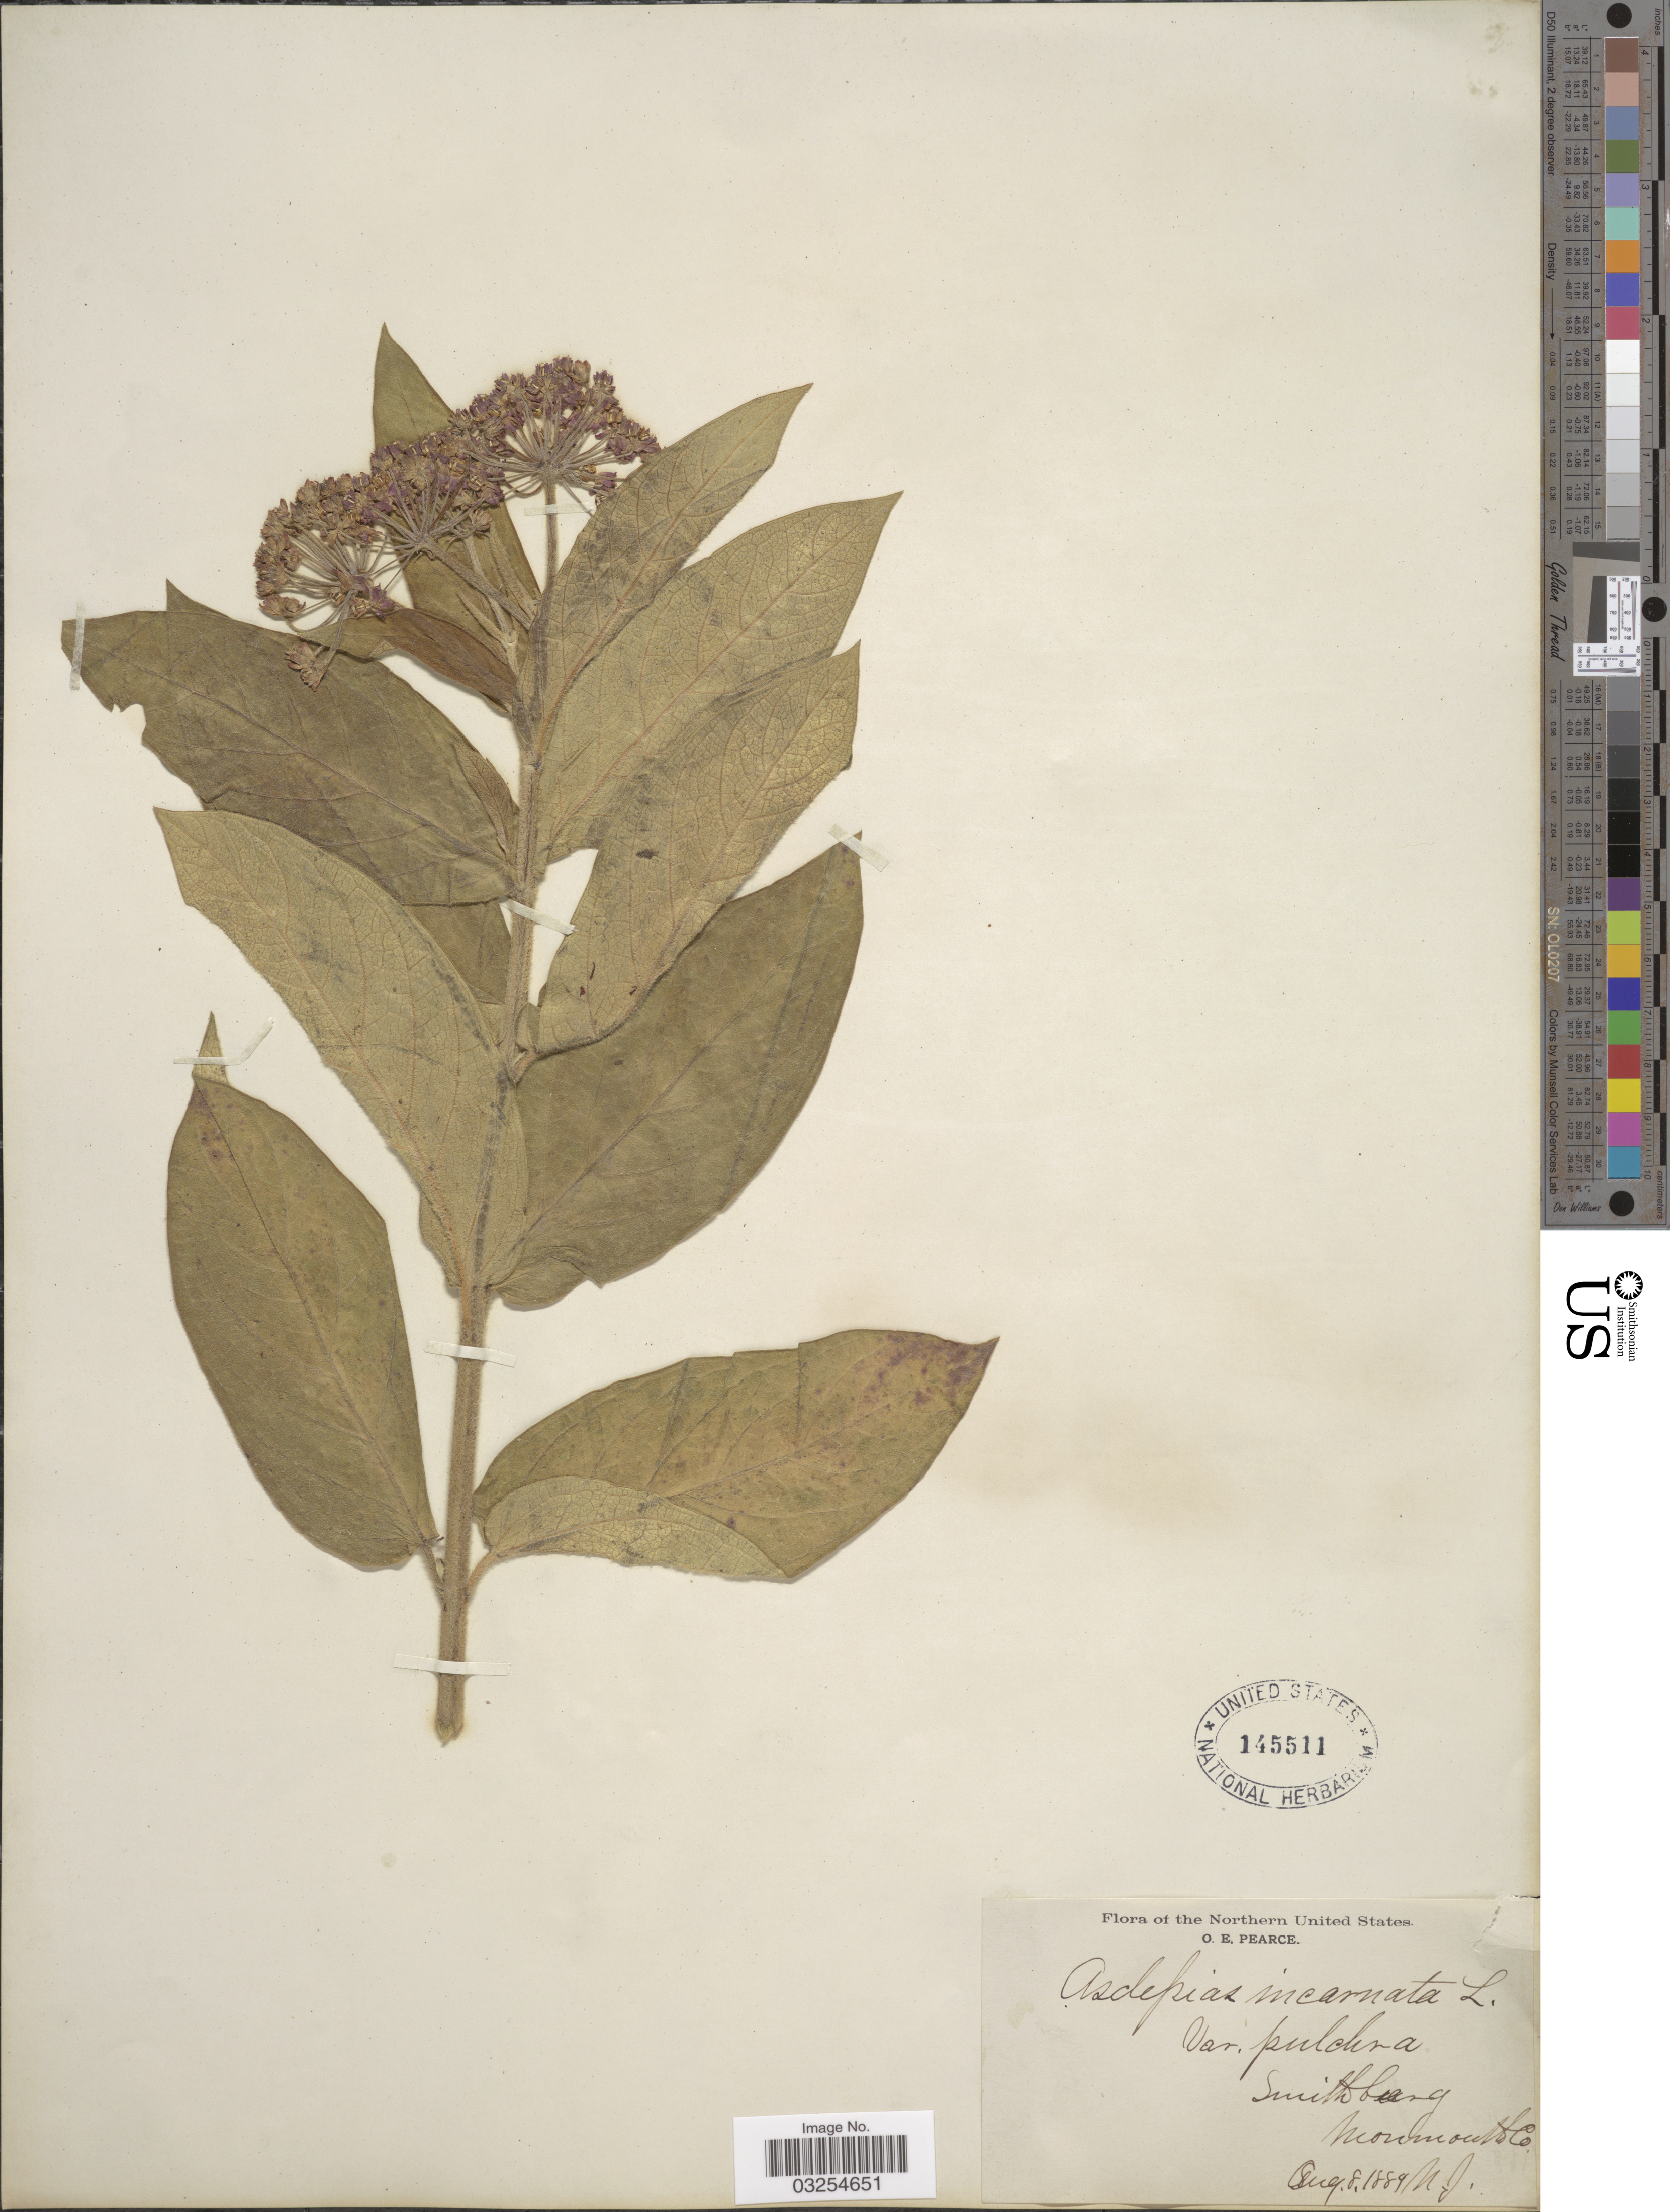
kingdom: Plantae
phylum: Tracheophyta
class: Magnoliopsida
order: Gentianales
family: Apocynaceae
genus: Asclepias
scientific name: Asclepias incarnata subsp. pulchra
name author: (Ehrh. ex Willd.) Woodson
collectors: O. E. Pearce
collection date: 1889-08-08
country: United States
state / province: New Jersey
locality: Northern United States. Smithburg, Monmouth Co.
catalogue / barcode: US 145511